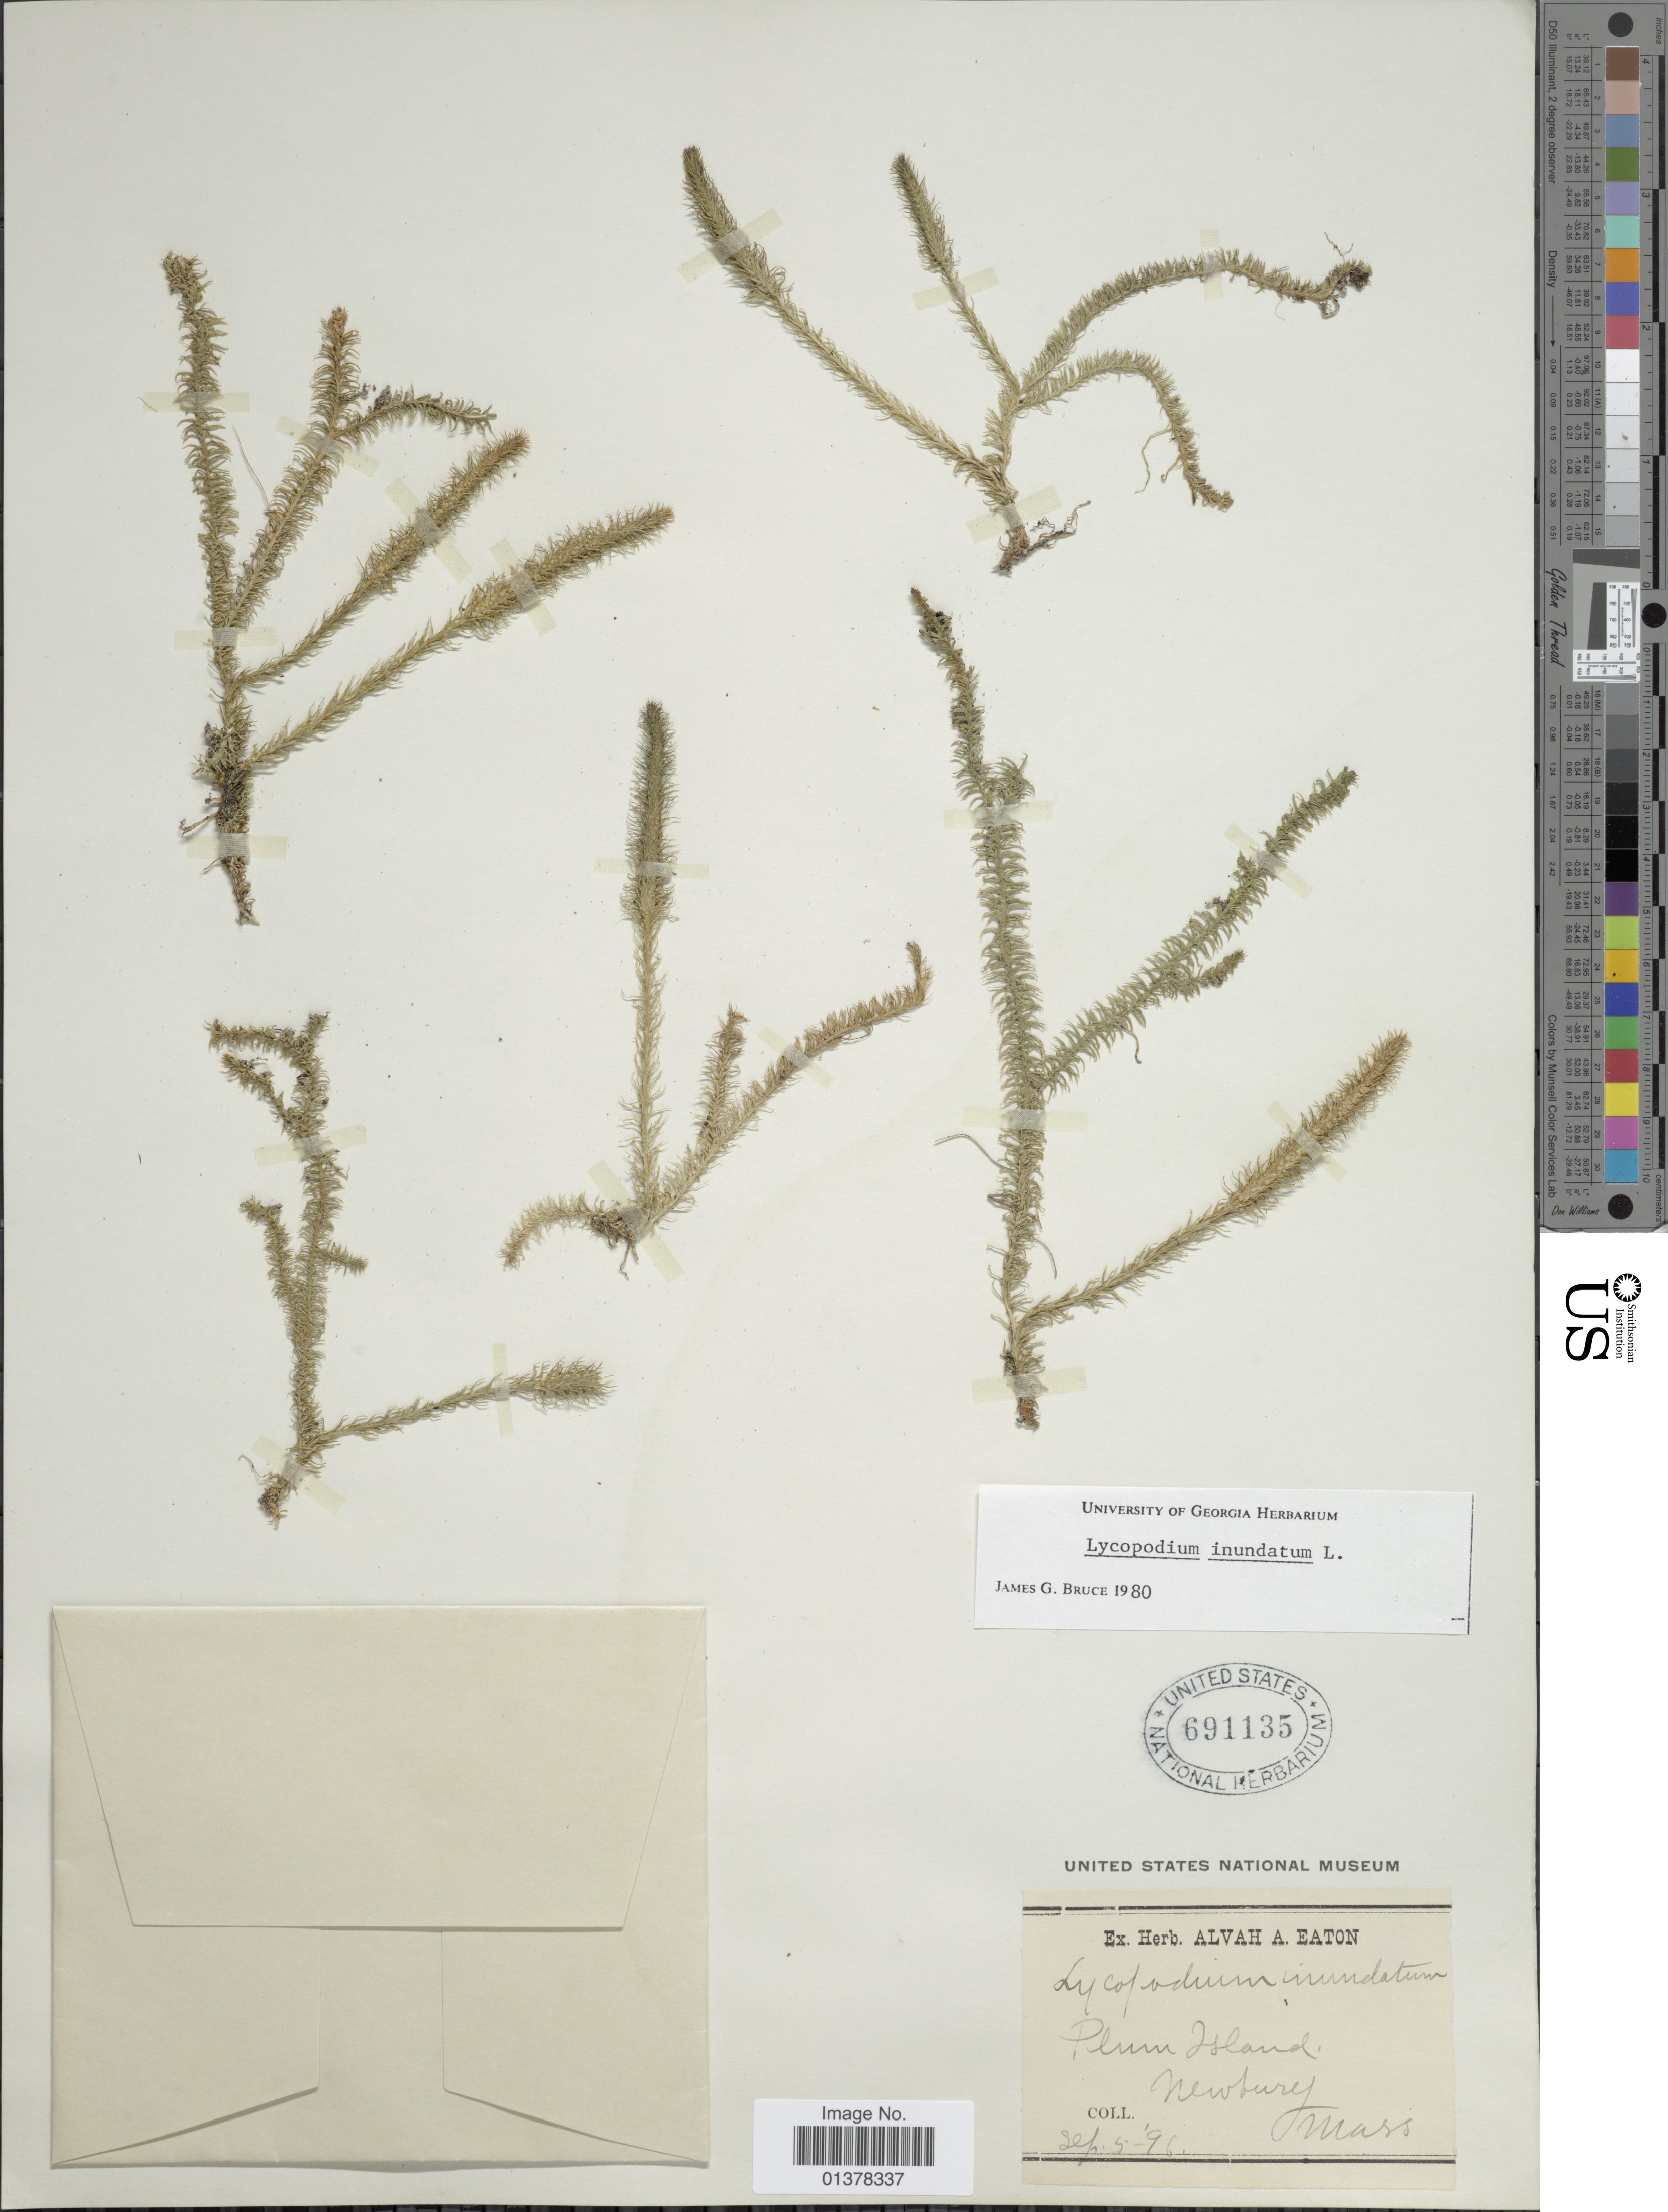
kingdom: Plantae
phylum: Tracheophyta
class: Lycopodiopsida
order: Lycopodiales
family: Lycopodiaceae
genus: Lycopodiella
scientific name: Lycopodiella inundata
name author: (L.) Holub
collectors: ex herb. Alvah A. Eaton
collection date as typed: Transcribed d/m/y: 5/9/91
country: United States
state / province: Massachusetts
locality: Plum Island, Newbury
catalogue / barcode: US 691135